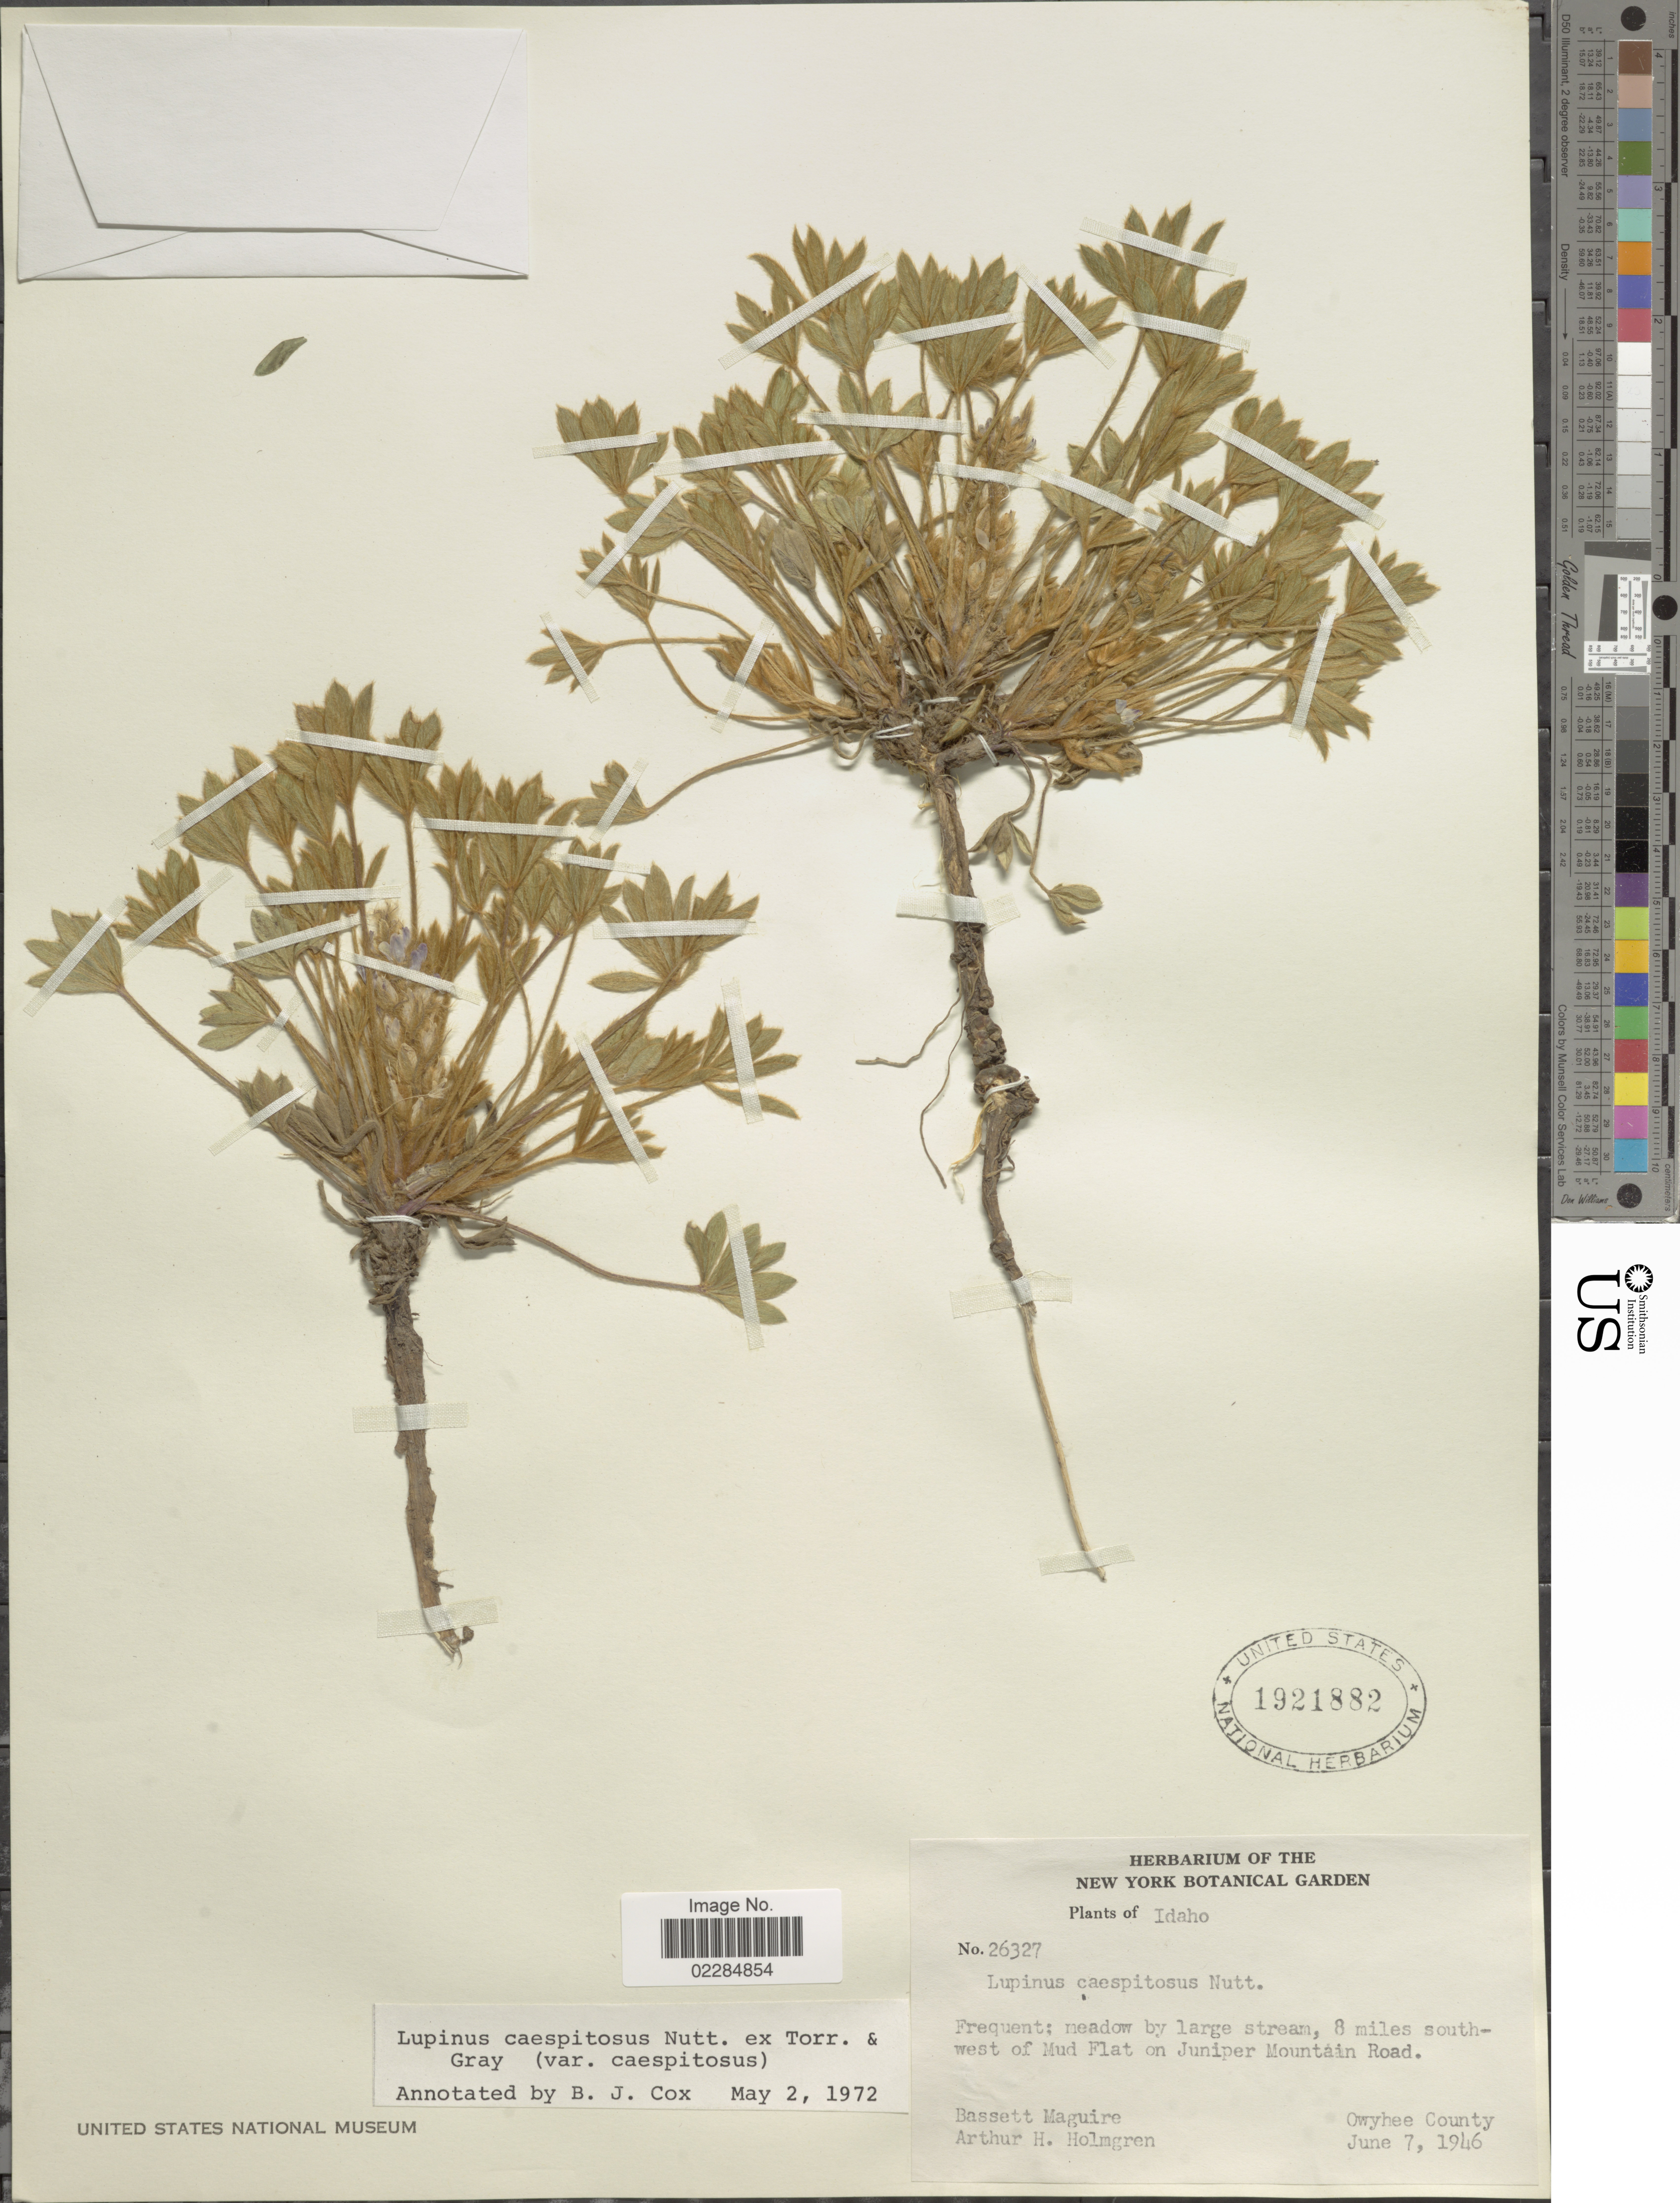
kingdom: Plantae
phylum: Tracheophyta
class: Magnoliopsida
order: Fabales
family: Fabaceae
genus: Lupinus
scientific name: Lupinus caespitosus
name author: Nutt.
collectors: B. Maguire & A. H. Holmgren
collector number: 26327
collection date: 1946-06-07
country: United States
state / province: Idaho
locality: Meadow by large stream, 8 miles southwest of Mud Flat on Juniper Mountain Road. Owyhee County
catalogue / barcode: US 1921882